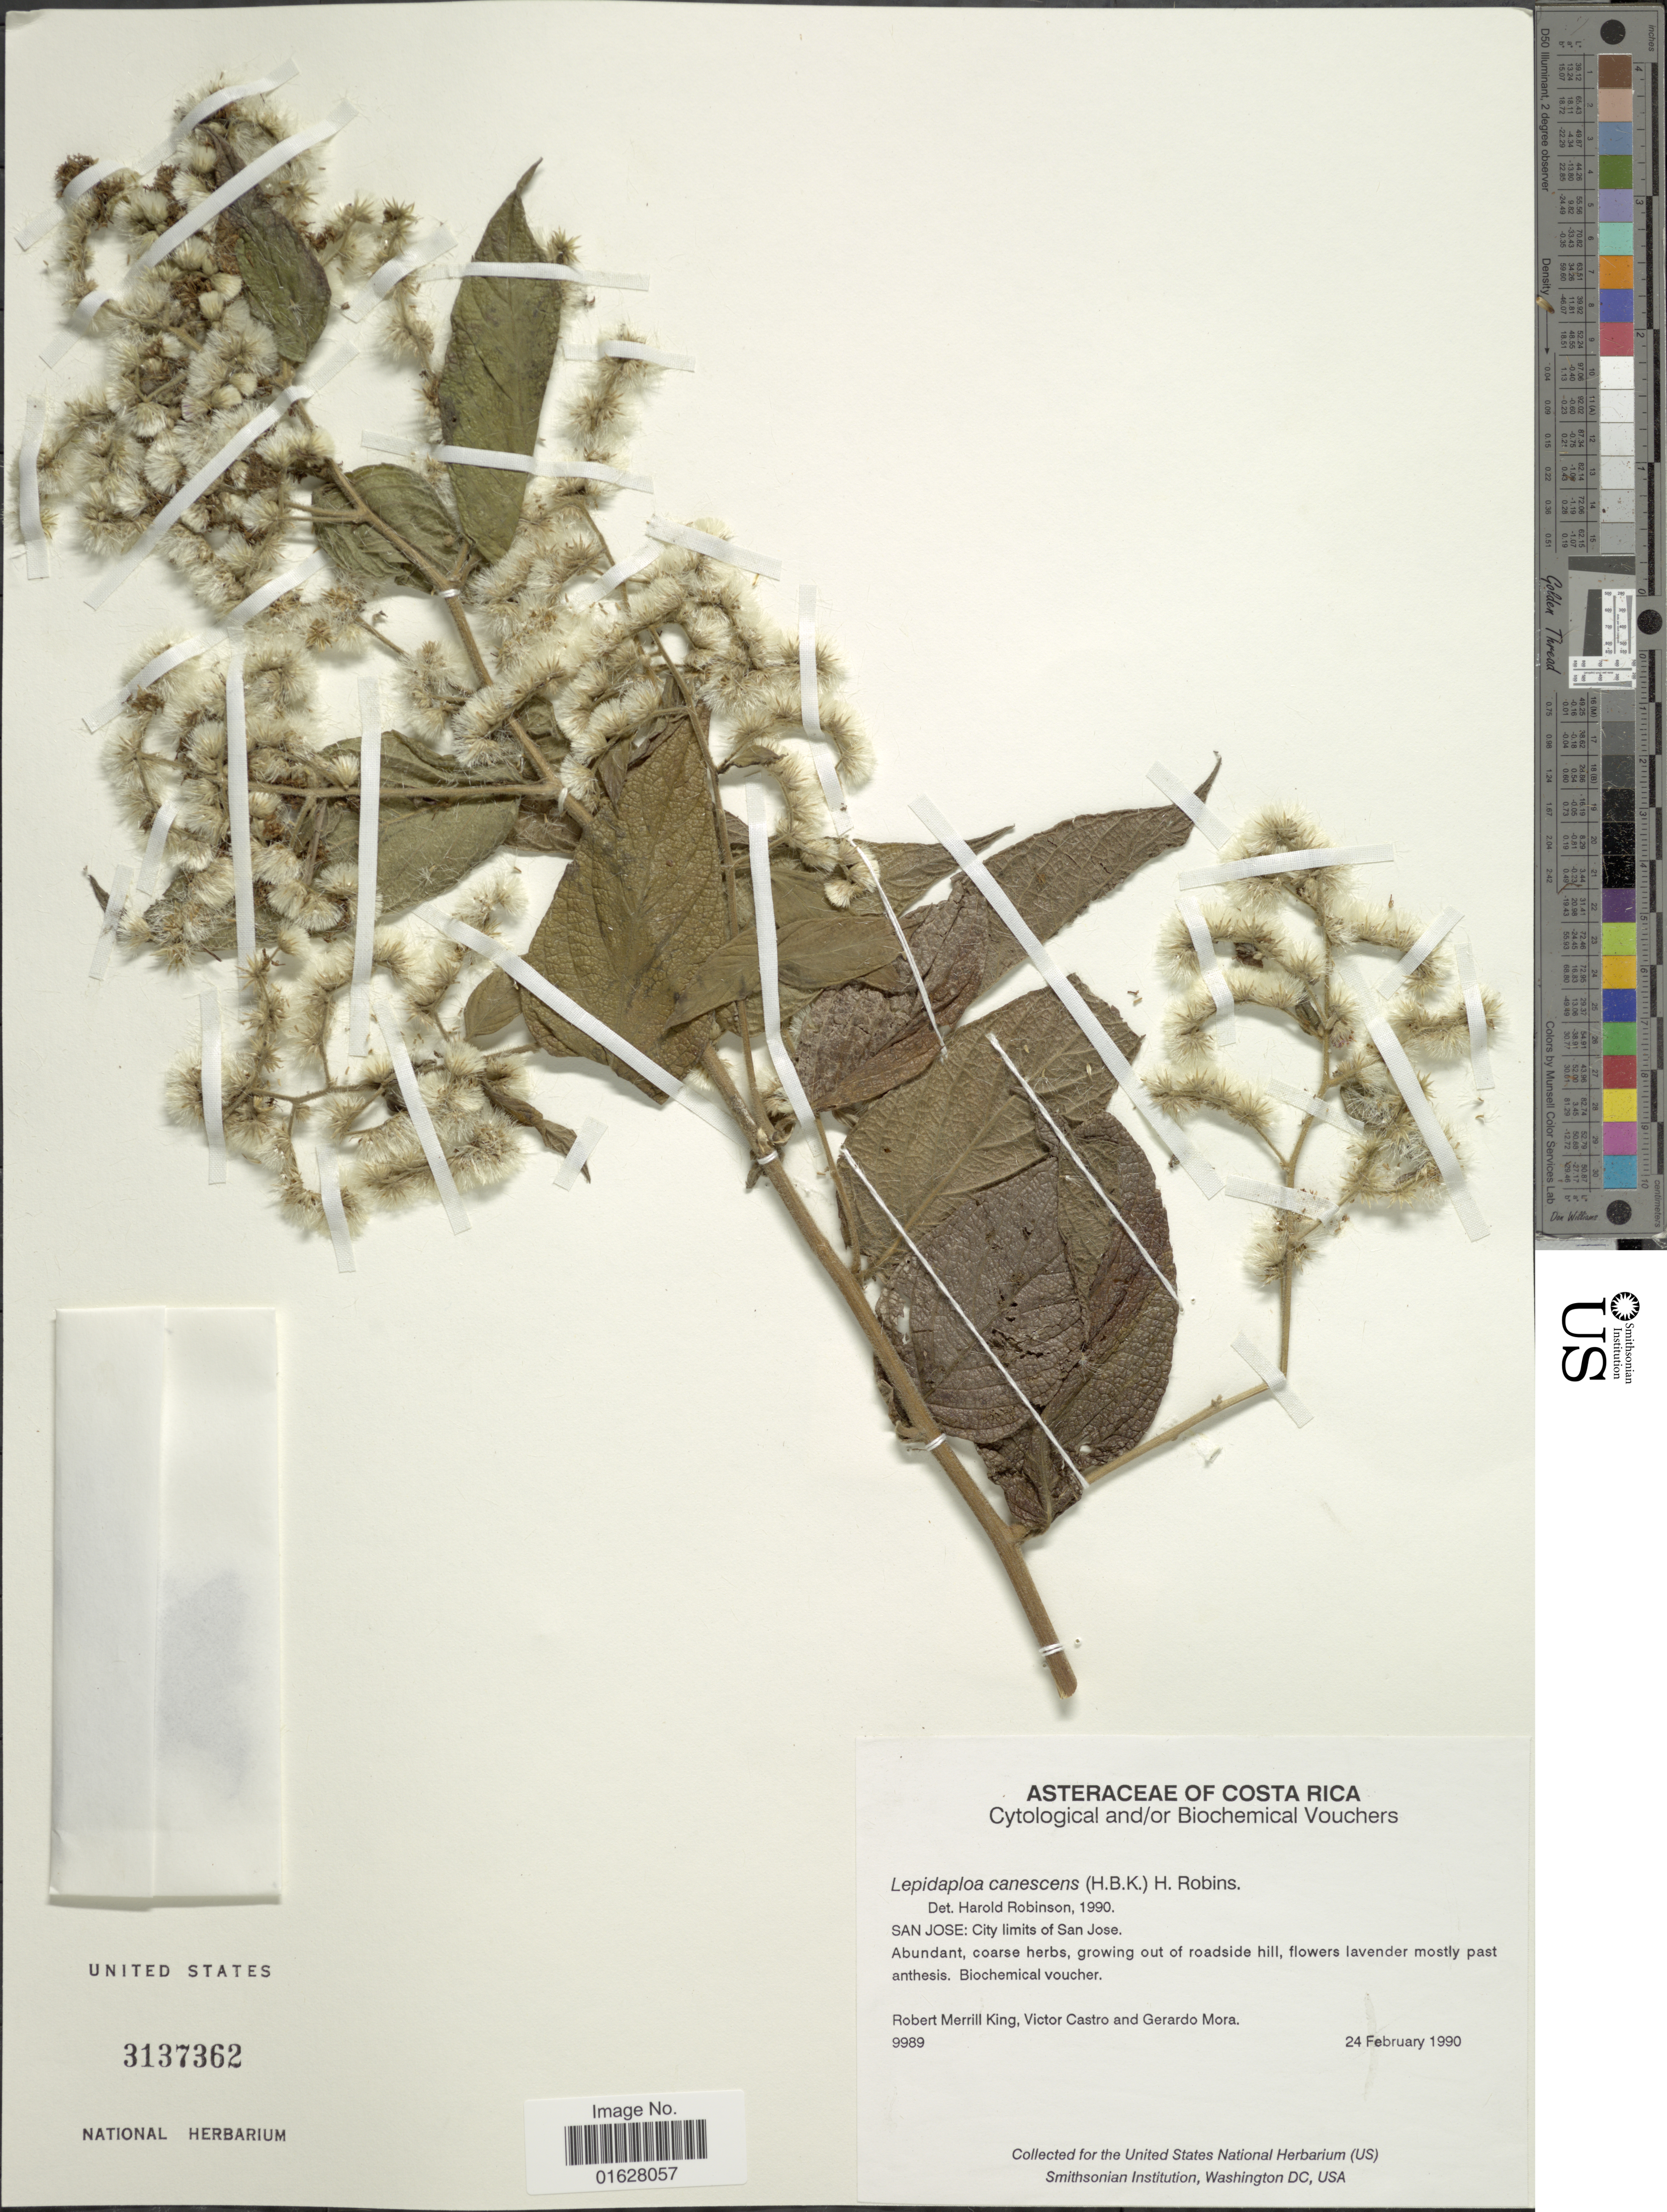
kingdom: Plantae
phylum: Tracheophyta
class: Magnoliopsida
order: Asterales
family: Asteraceae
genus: Lepidaploa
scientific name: Lepidaploa canescens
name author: (Kunth) H. Rob.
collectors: R. M. King, V. Castro & G. Mora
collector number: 9989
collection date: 1990-02-24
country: Costa Rica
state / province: San José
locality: Costa Rica. San José: City limits of San José. Abundant, coarse herbs, growing out of roadside hill, flowers lavender mostly past anthesis.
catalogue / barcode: US 3137362